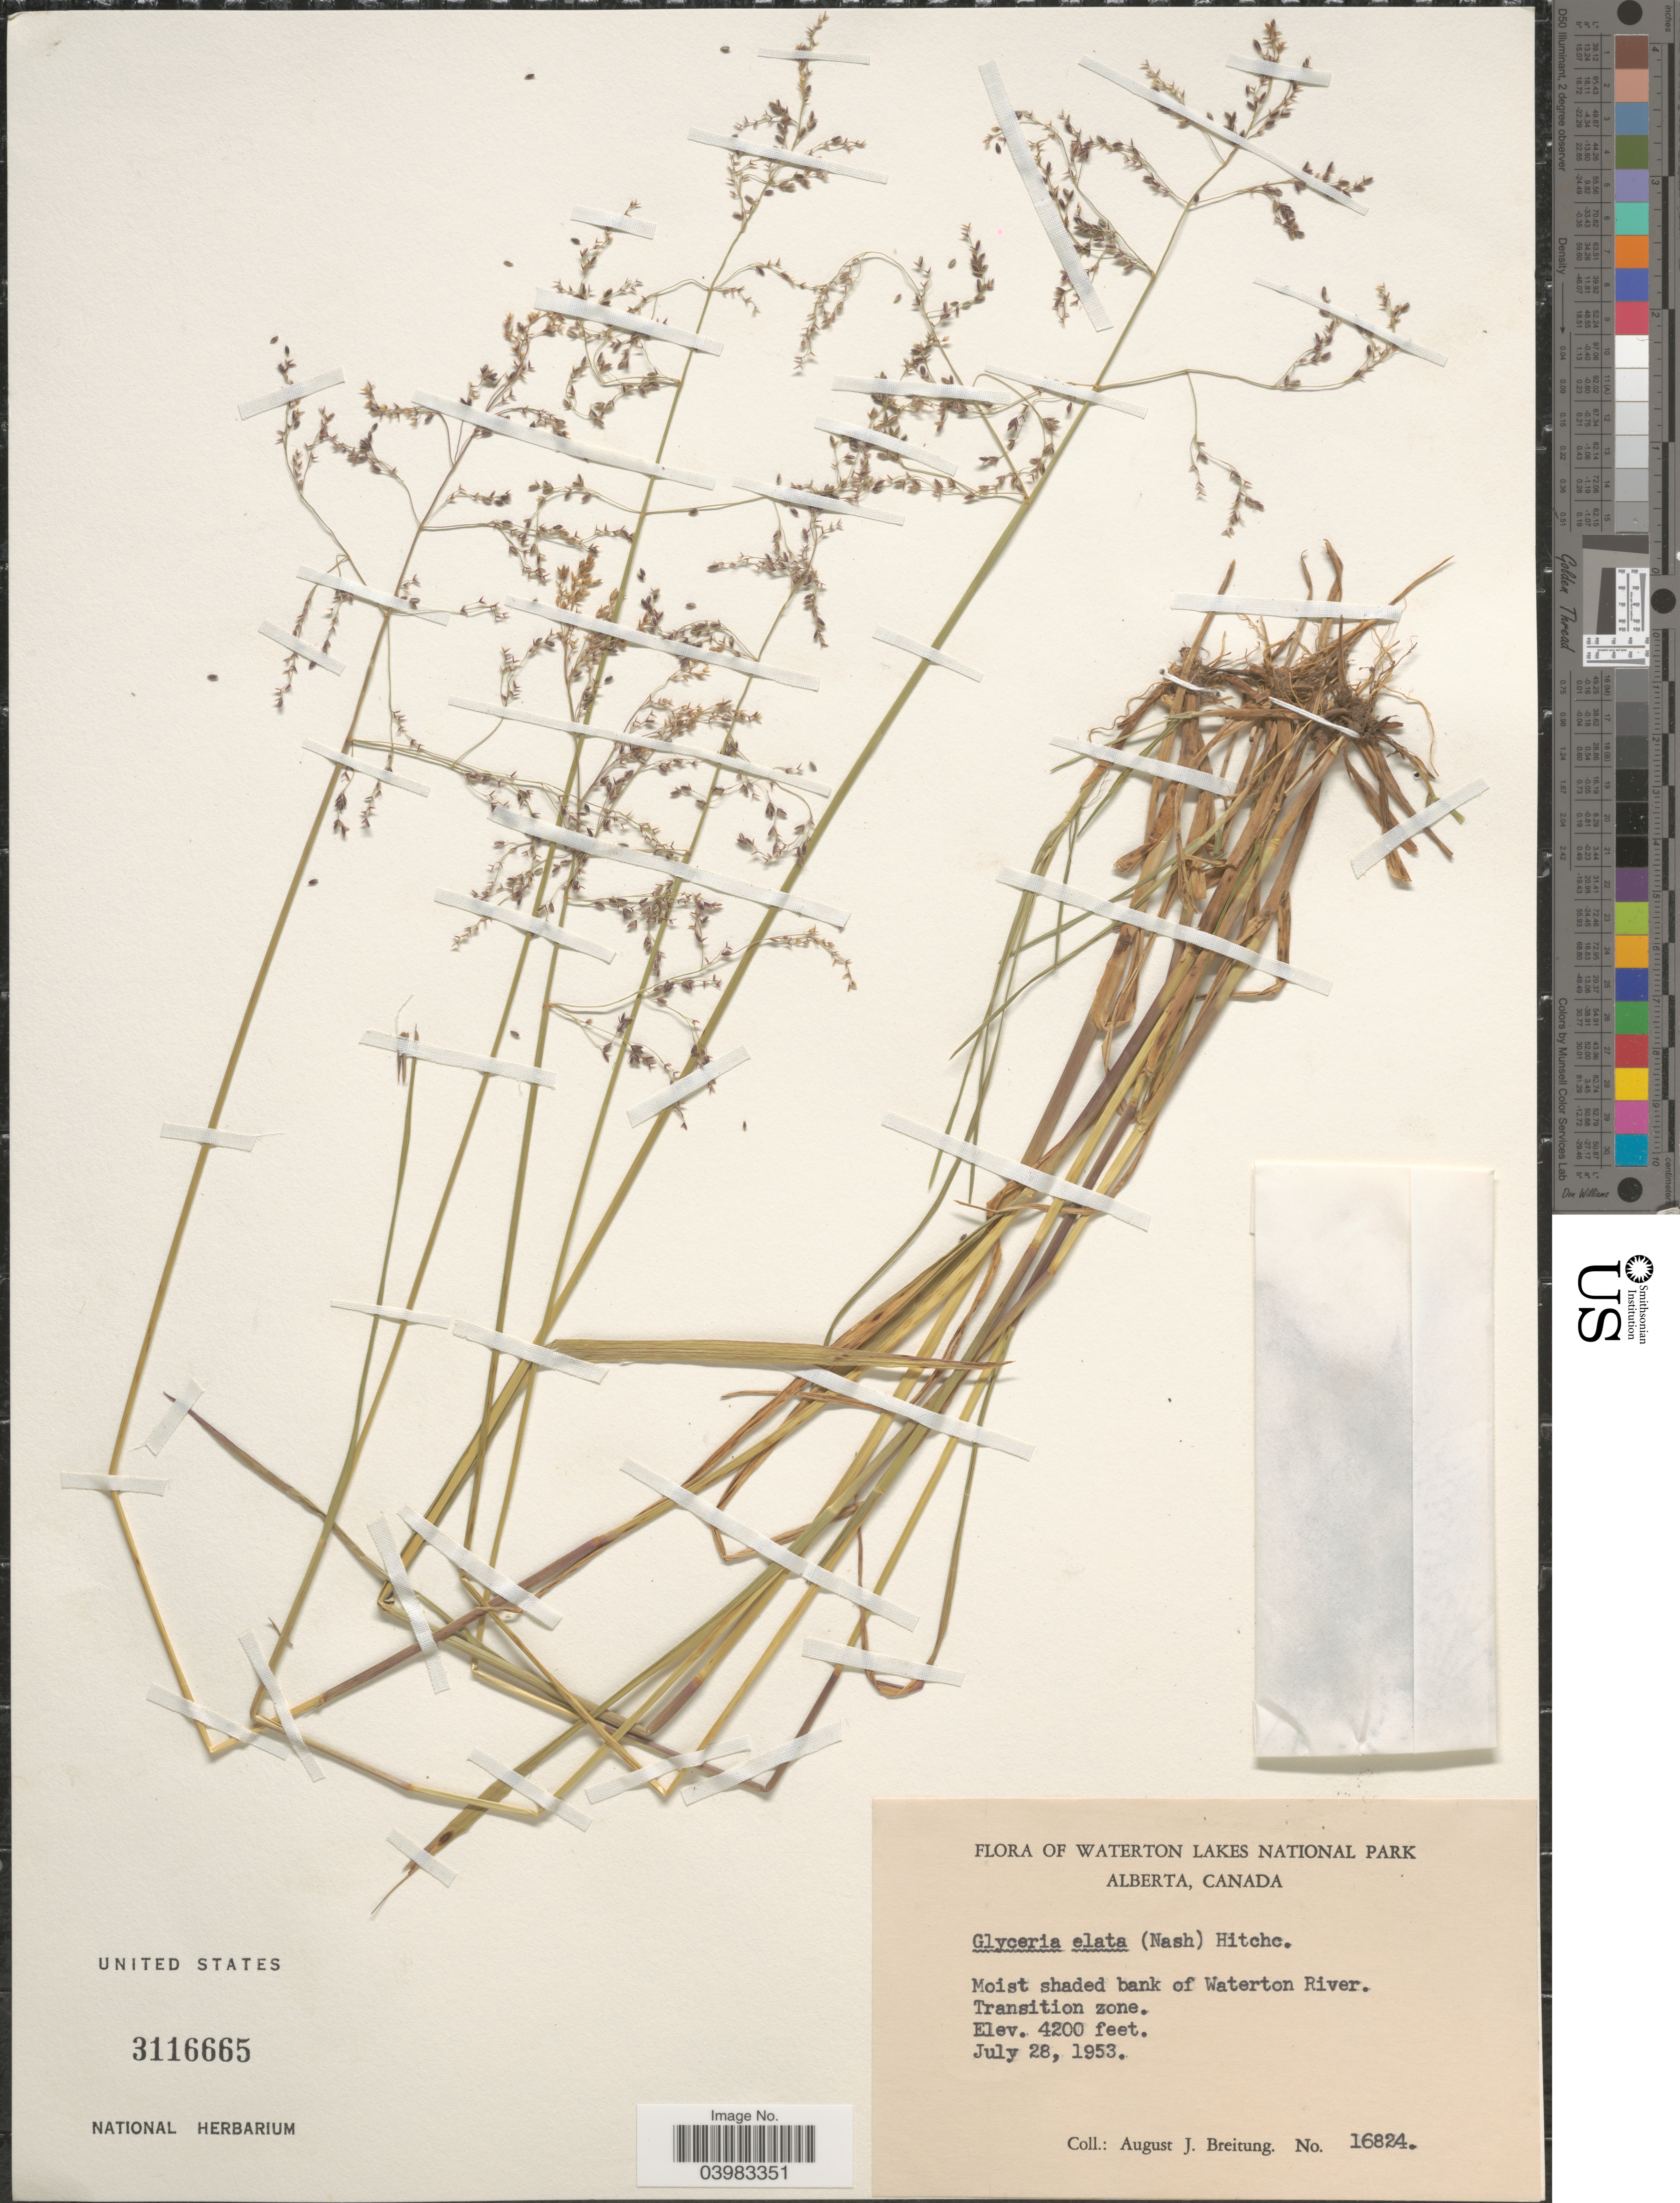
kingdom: Plantae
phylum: Tracheophyta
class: Liliopsida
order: Poales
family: Poaceae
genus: Glyceria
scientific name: Glyceria elata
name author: (Nash) M.E. Jones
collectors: A. Breitung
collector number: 16824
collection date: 1953-07-28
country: Canada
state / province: Alberta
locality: Waterton Lakes National Park. Bank of Waterton River. Transition zone.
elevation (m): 1280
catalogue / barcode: US 3116665